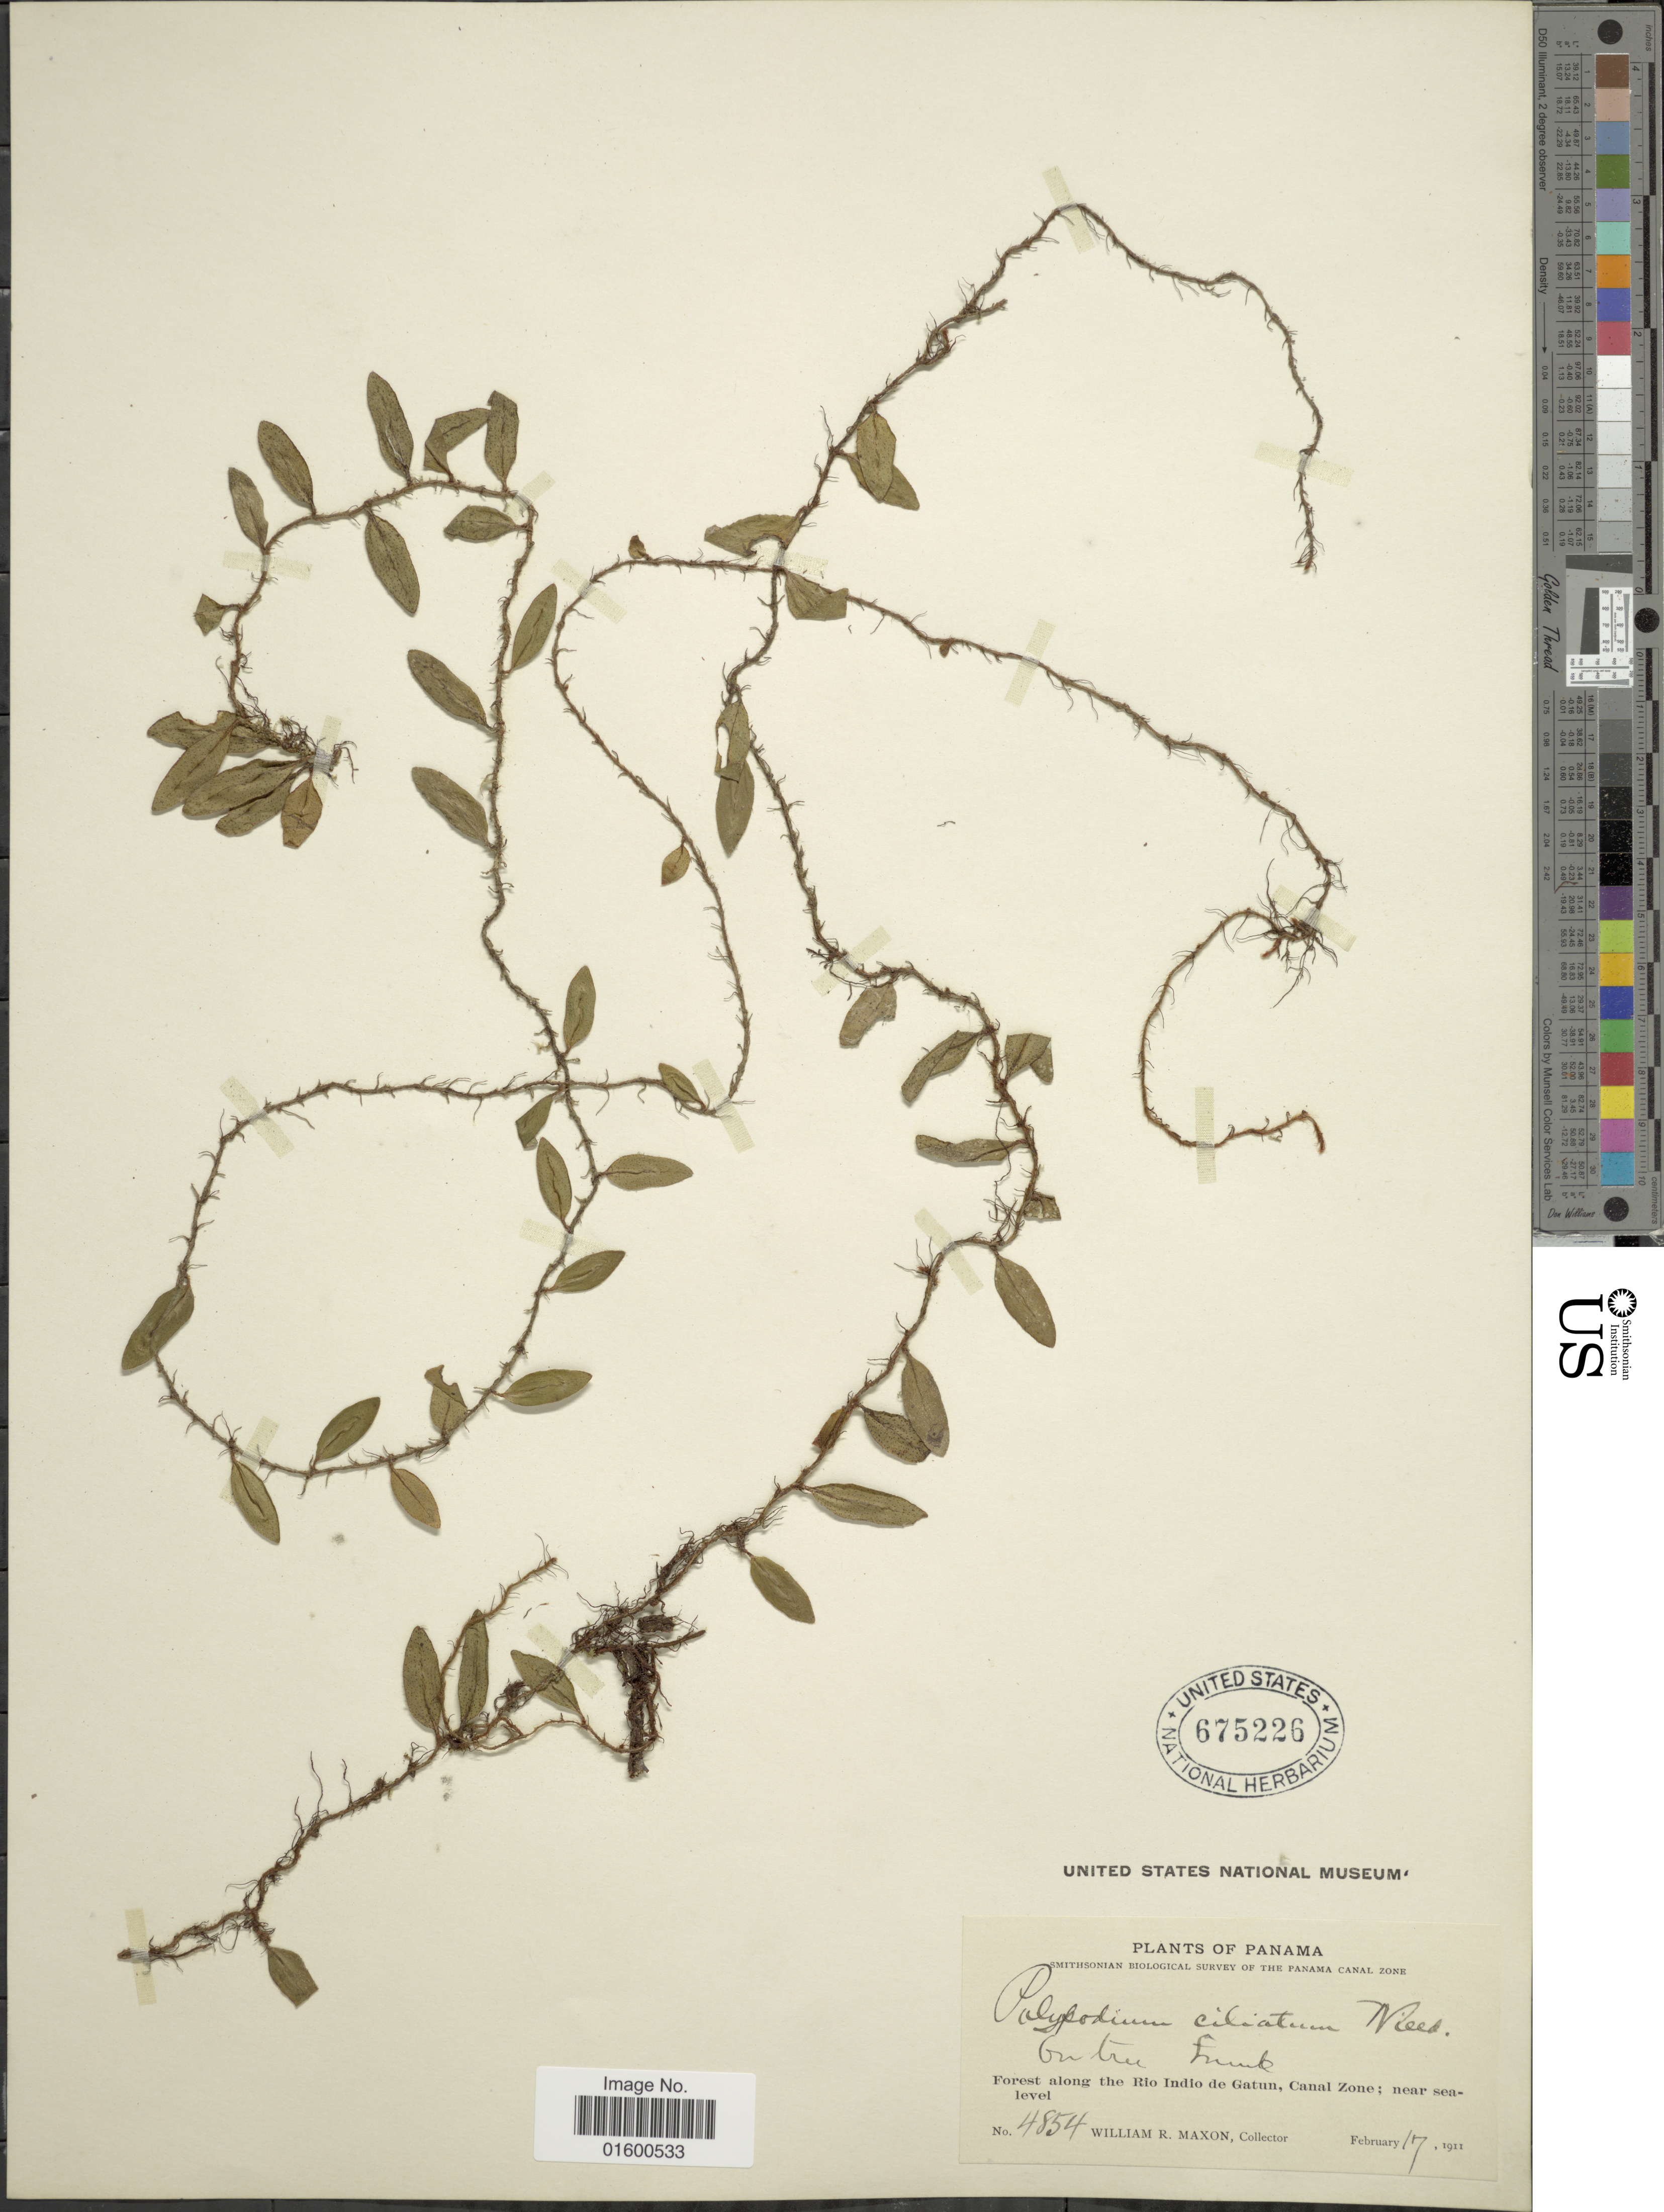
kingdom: Plantae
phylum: Tracheophyta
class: Polypodiopsida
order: Polypodiales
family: Polypodiaceae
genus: Microgramma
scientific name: Microgramma reptans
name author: (Cav.) A.R. Sm.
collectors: W. R. Maxon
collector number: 4854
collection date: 1911-02-17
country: Panama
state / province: Colón / Panamá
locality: Forest along the Rio Indio de Gatun, Canal Zone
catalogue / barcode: US 675226